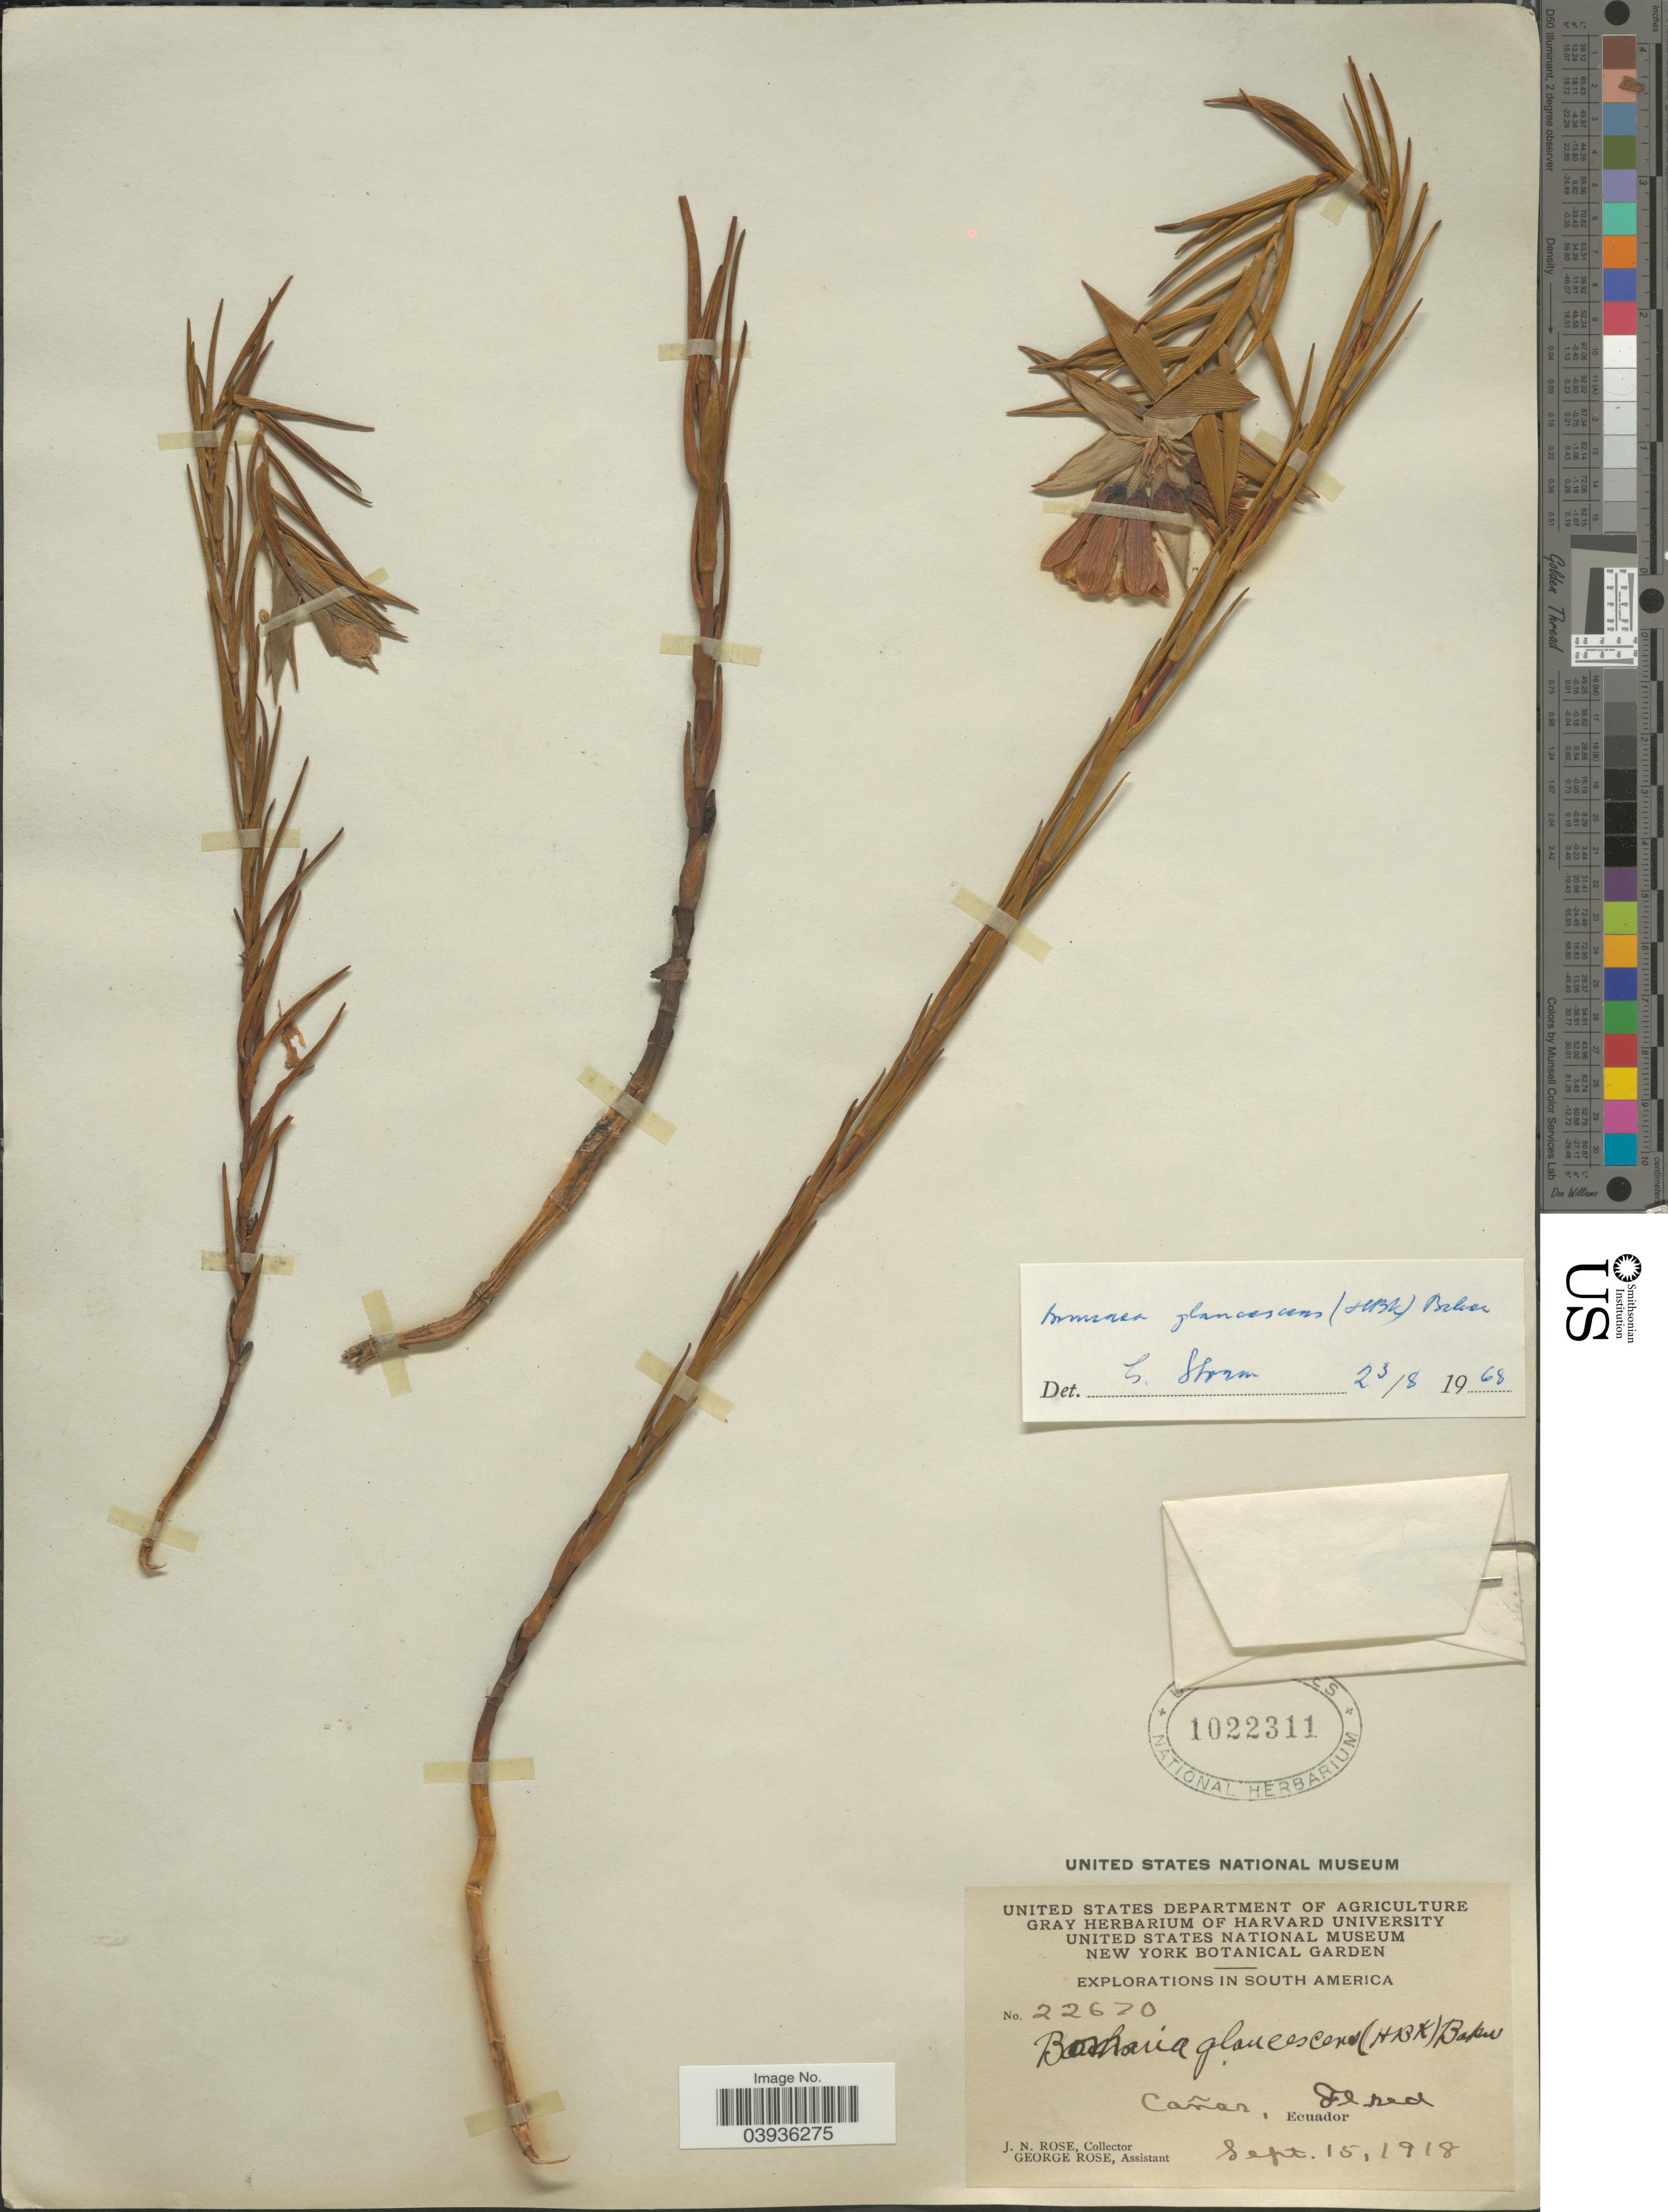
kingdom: Plantae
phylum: Tracheophyta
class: Liliopsida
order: Liliales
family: Alstroemeriaceae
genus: Bomarea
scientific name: Bomarea glaucescens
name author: (Kunth) Baker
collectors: J. N. Rose & G. Rose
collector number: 22670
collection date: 1918-09-15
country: Ecuador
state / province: Cañar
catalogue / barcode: US 1022311